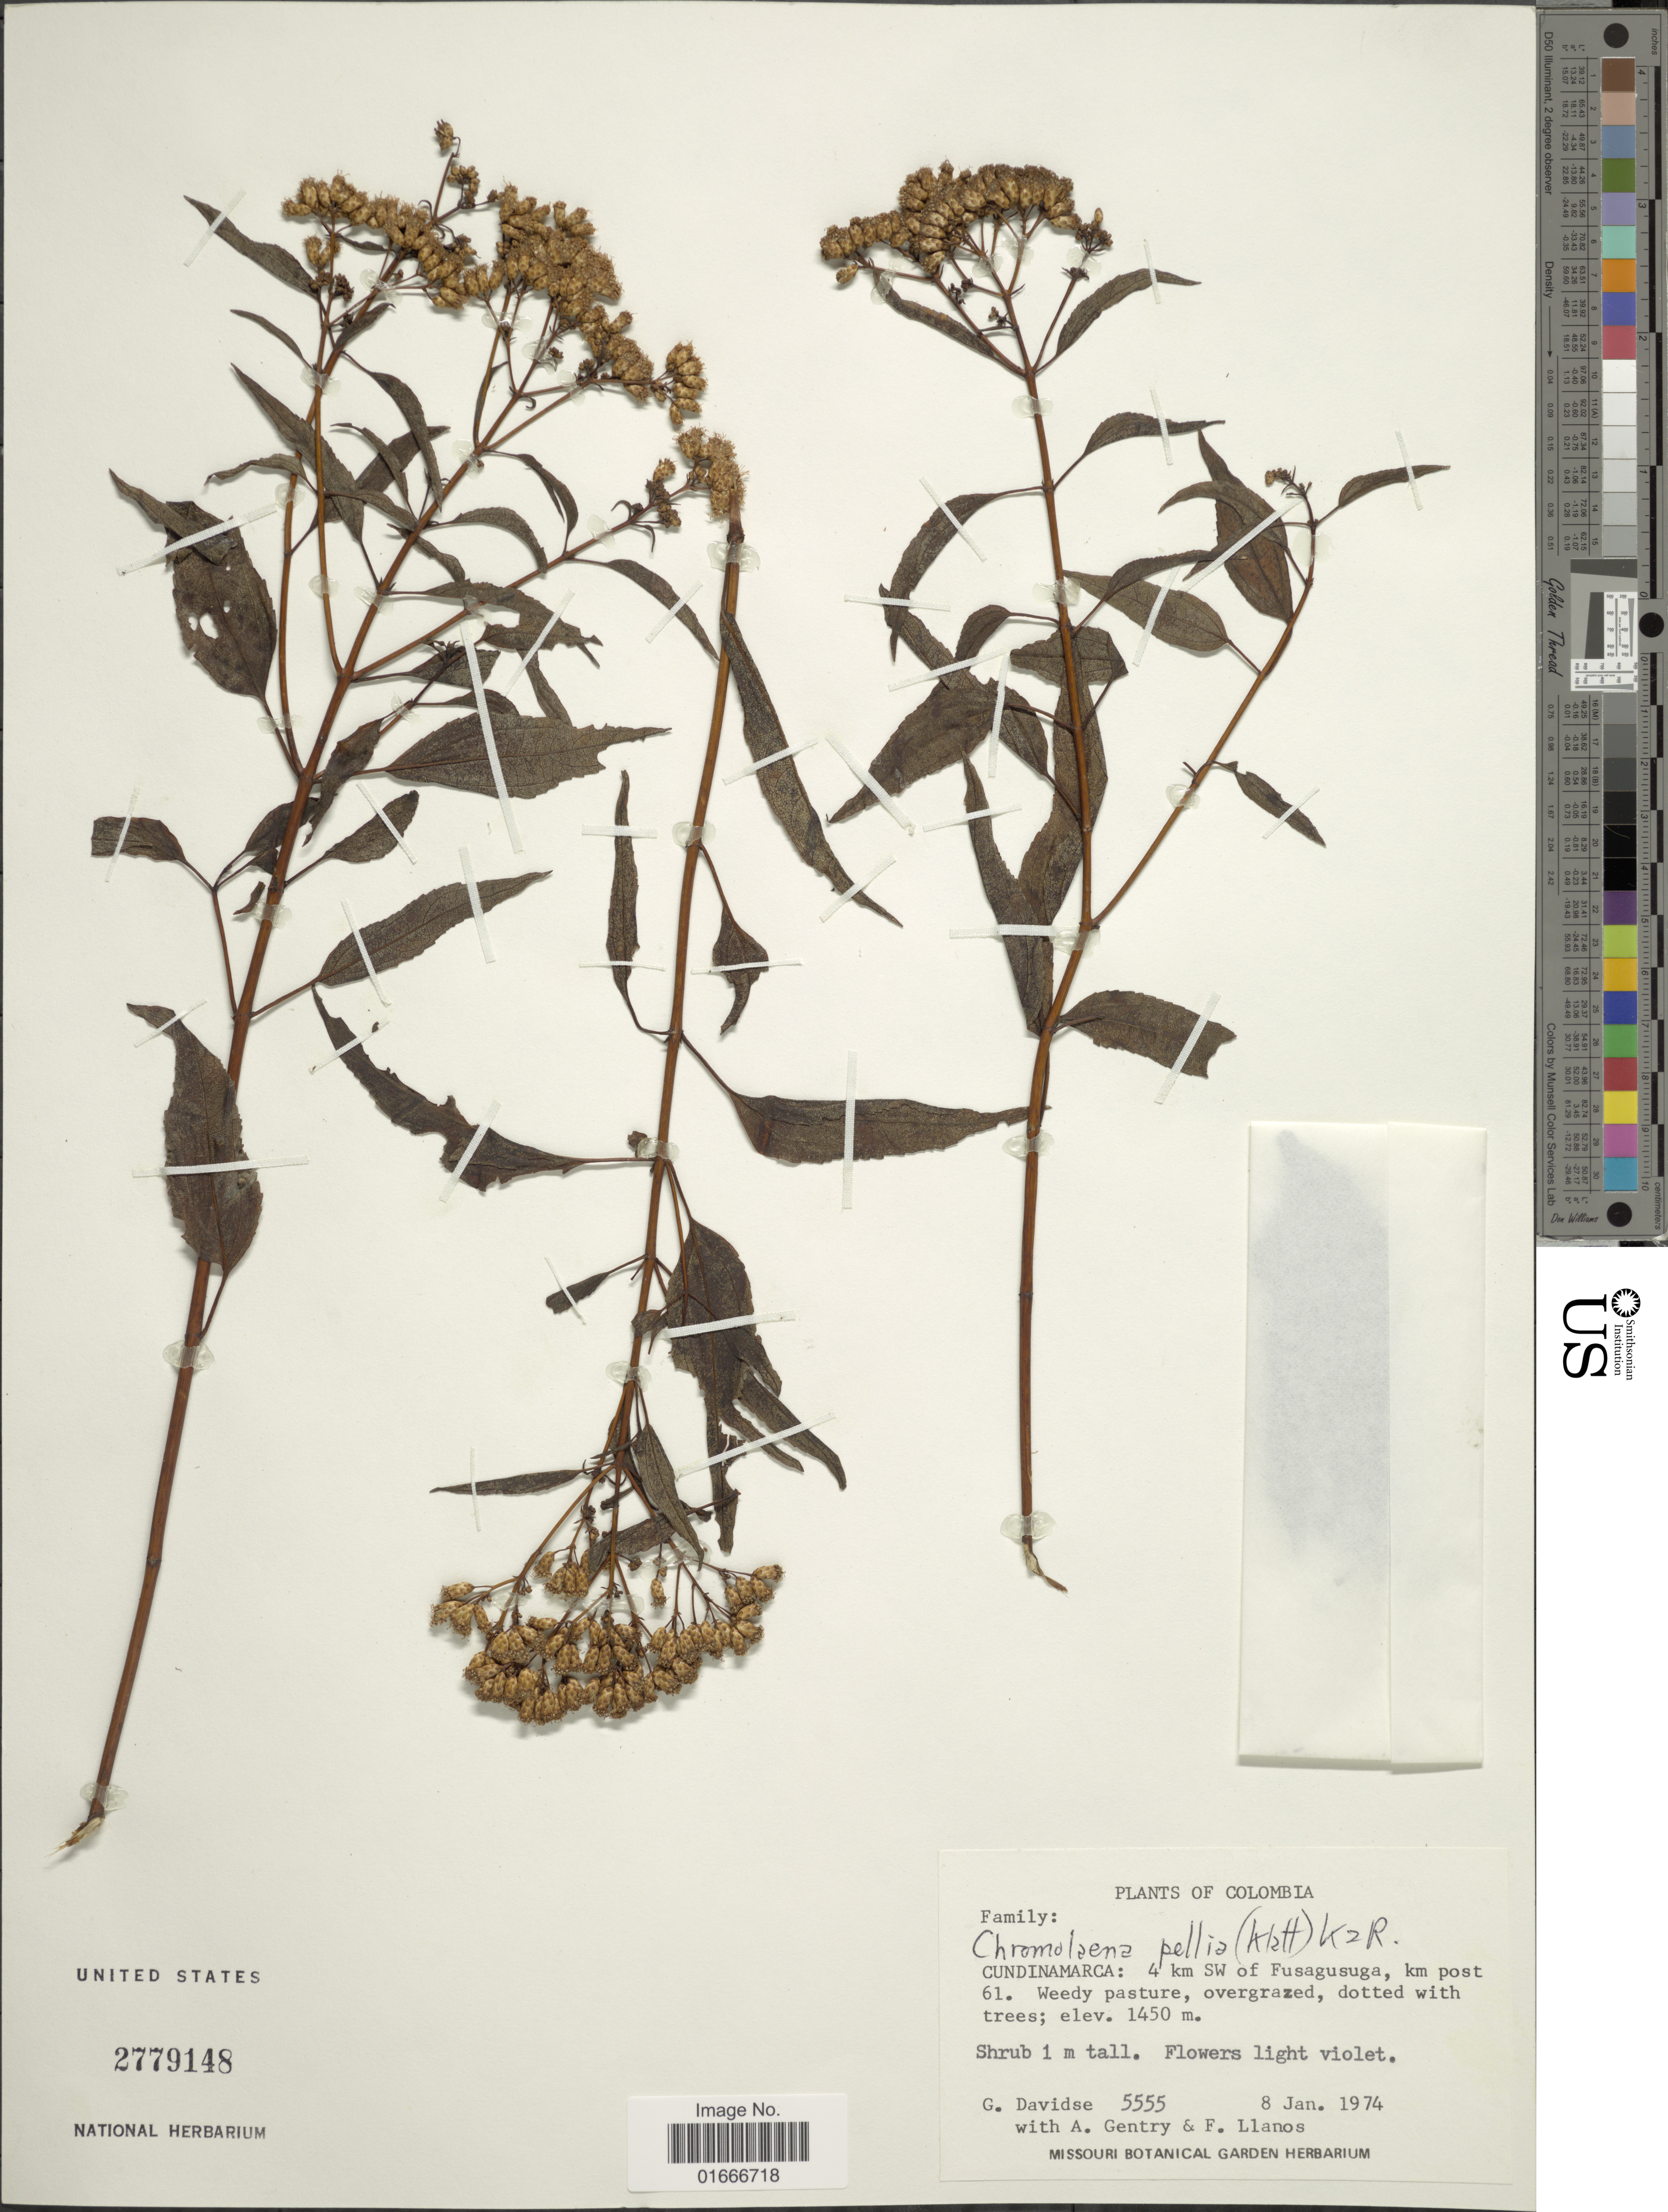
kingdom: Plantae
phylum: Tracheophyta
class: Magnoliopsida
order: Asterales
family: Asteraceae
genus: Chromolaena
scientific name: Chromolaena pellia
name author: (Klatt) R.M. King & H. Rob.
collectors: G. Davidse, A. H. Gentry & F. Llanos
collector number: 5555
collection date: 1974-01-08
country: Colombia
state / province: Cundinamarca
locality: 4 km SW of Fusagusaga, km post 61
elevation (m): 1450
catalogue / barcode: US 2779148